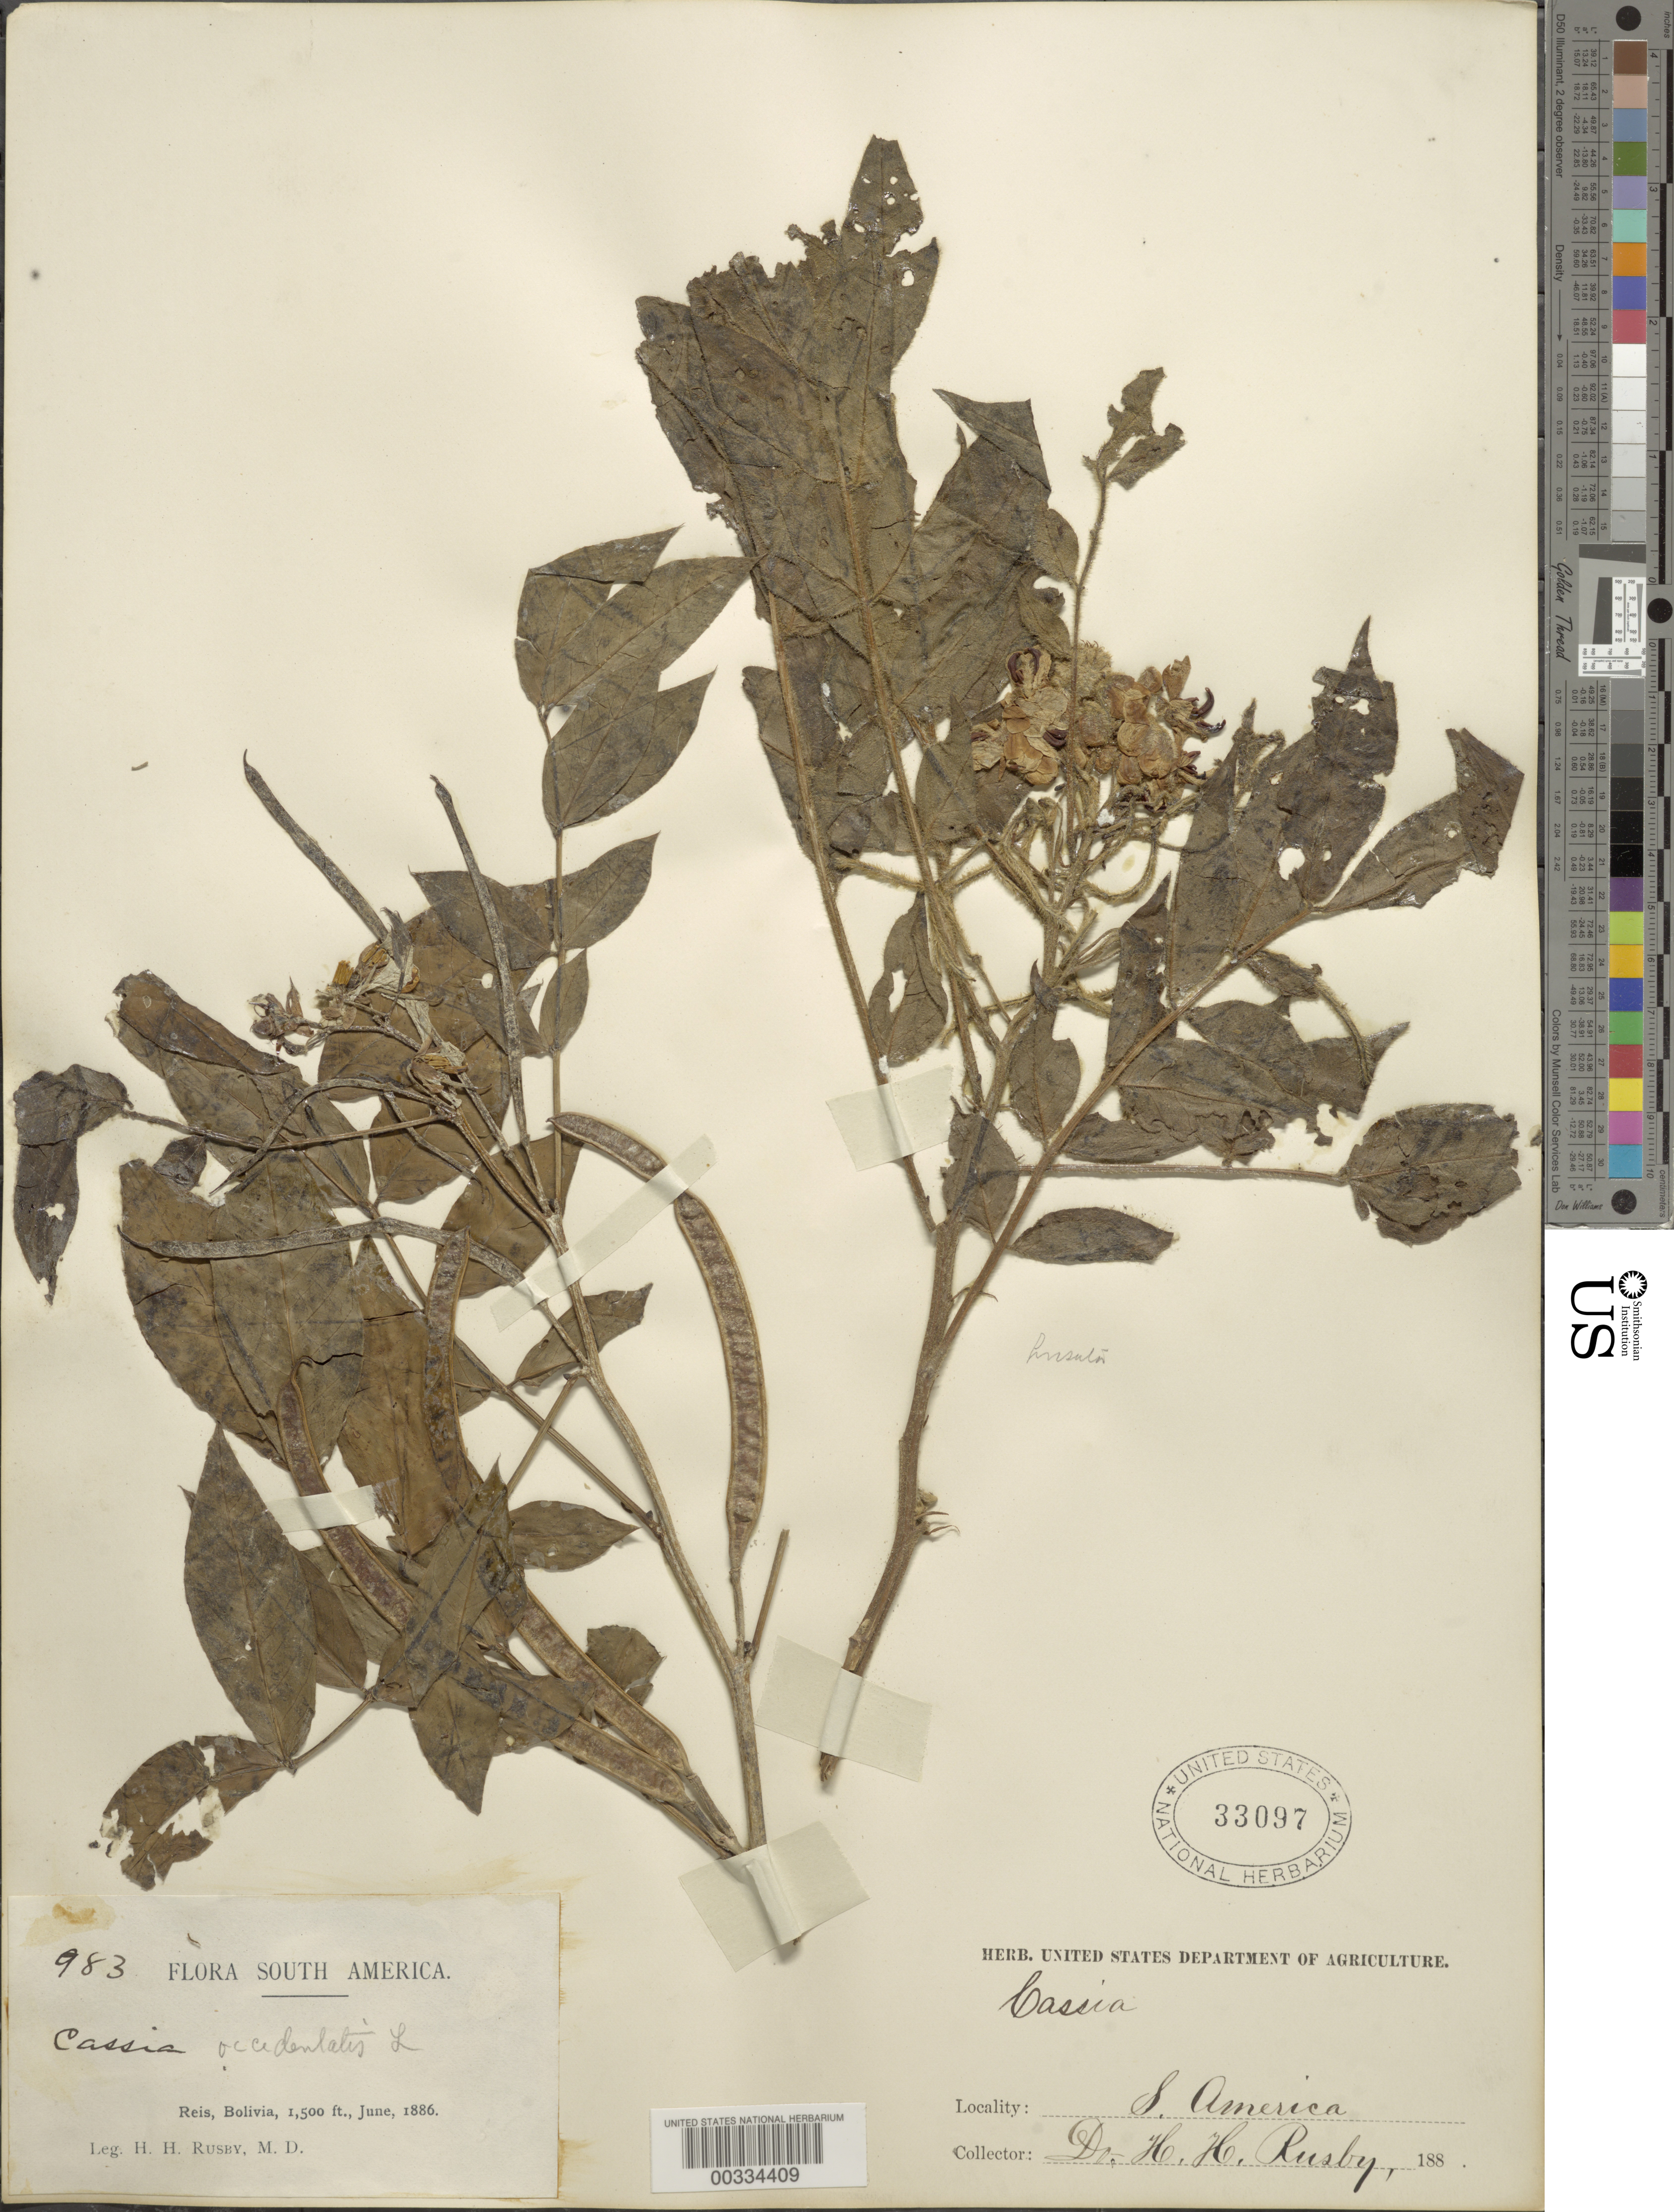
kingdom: Plantae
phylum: Tracheophyta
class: Magnoliopsida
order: Fabales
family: Fabaceae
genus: Senna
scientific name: Senna hirsuta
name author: (L.) H.S. Irwin & Barneby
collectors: H. H. Rusby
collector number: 983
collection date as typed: June, 1886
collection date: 1886-06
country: Bolivia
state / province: Pando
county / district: Nicolas Suarez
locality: Reis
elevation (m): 457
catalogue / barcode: US 33097